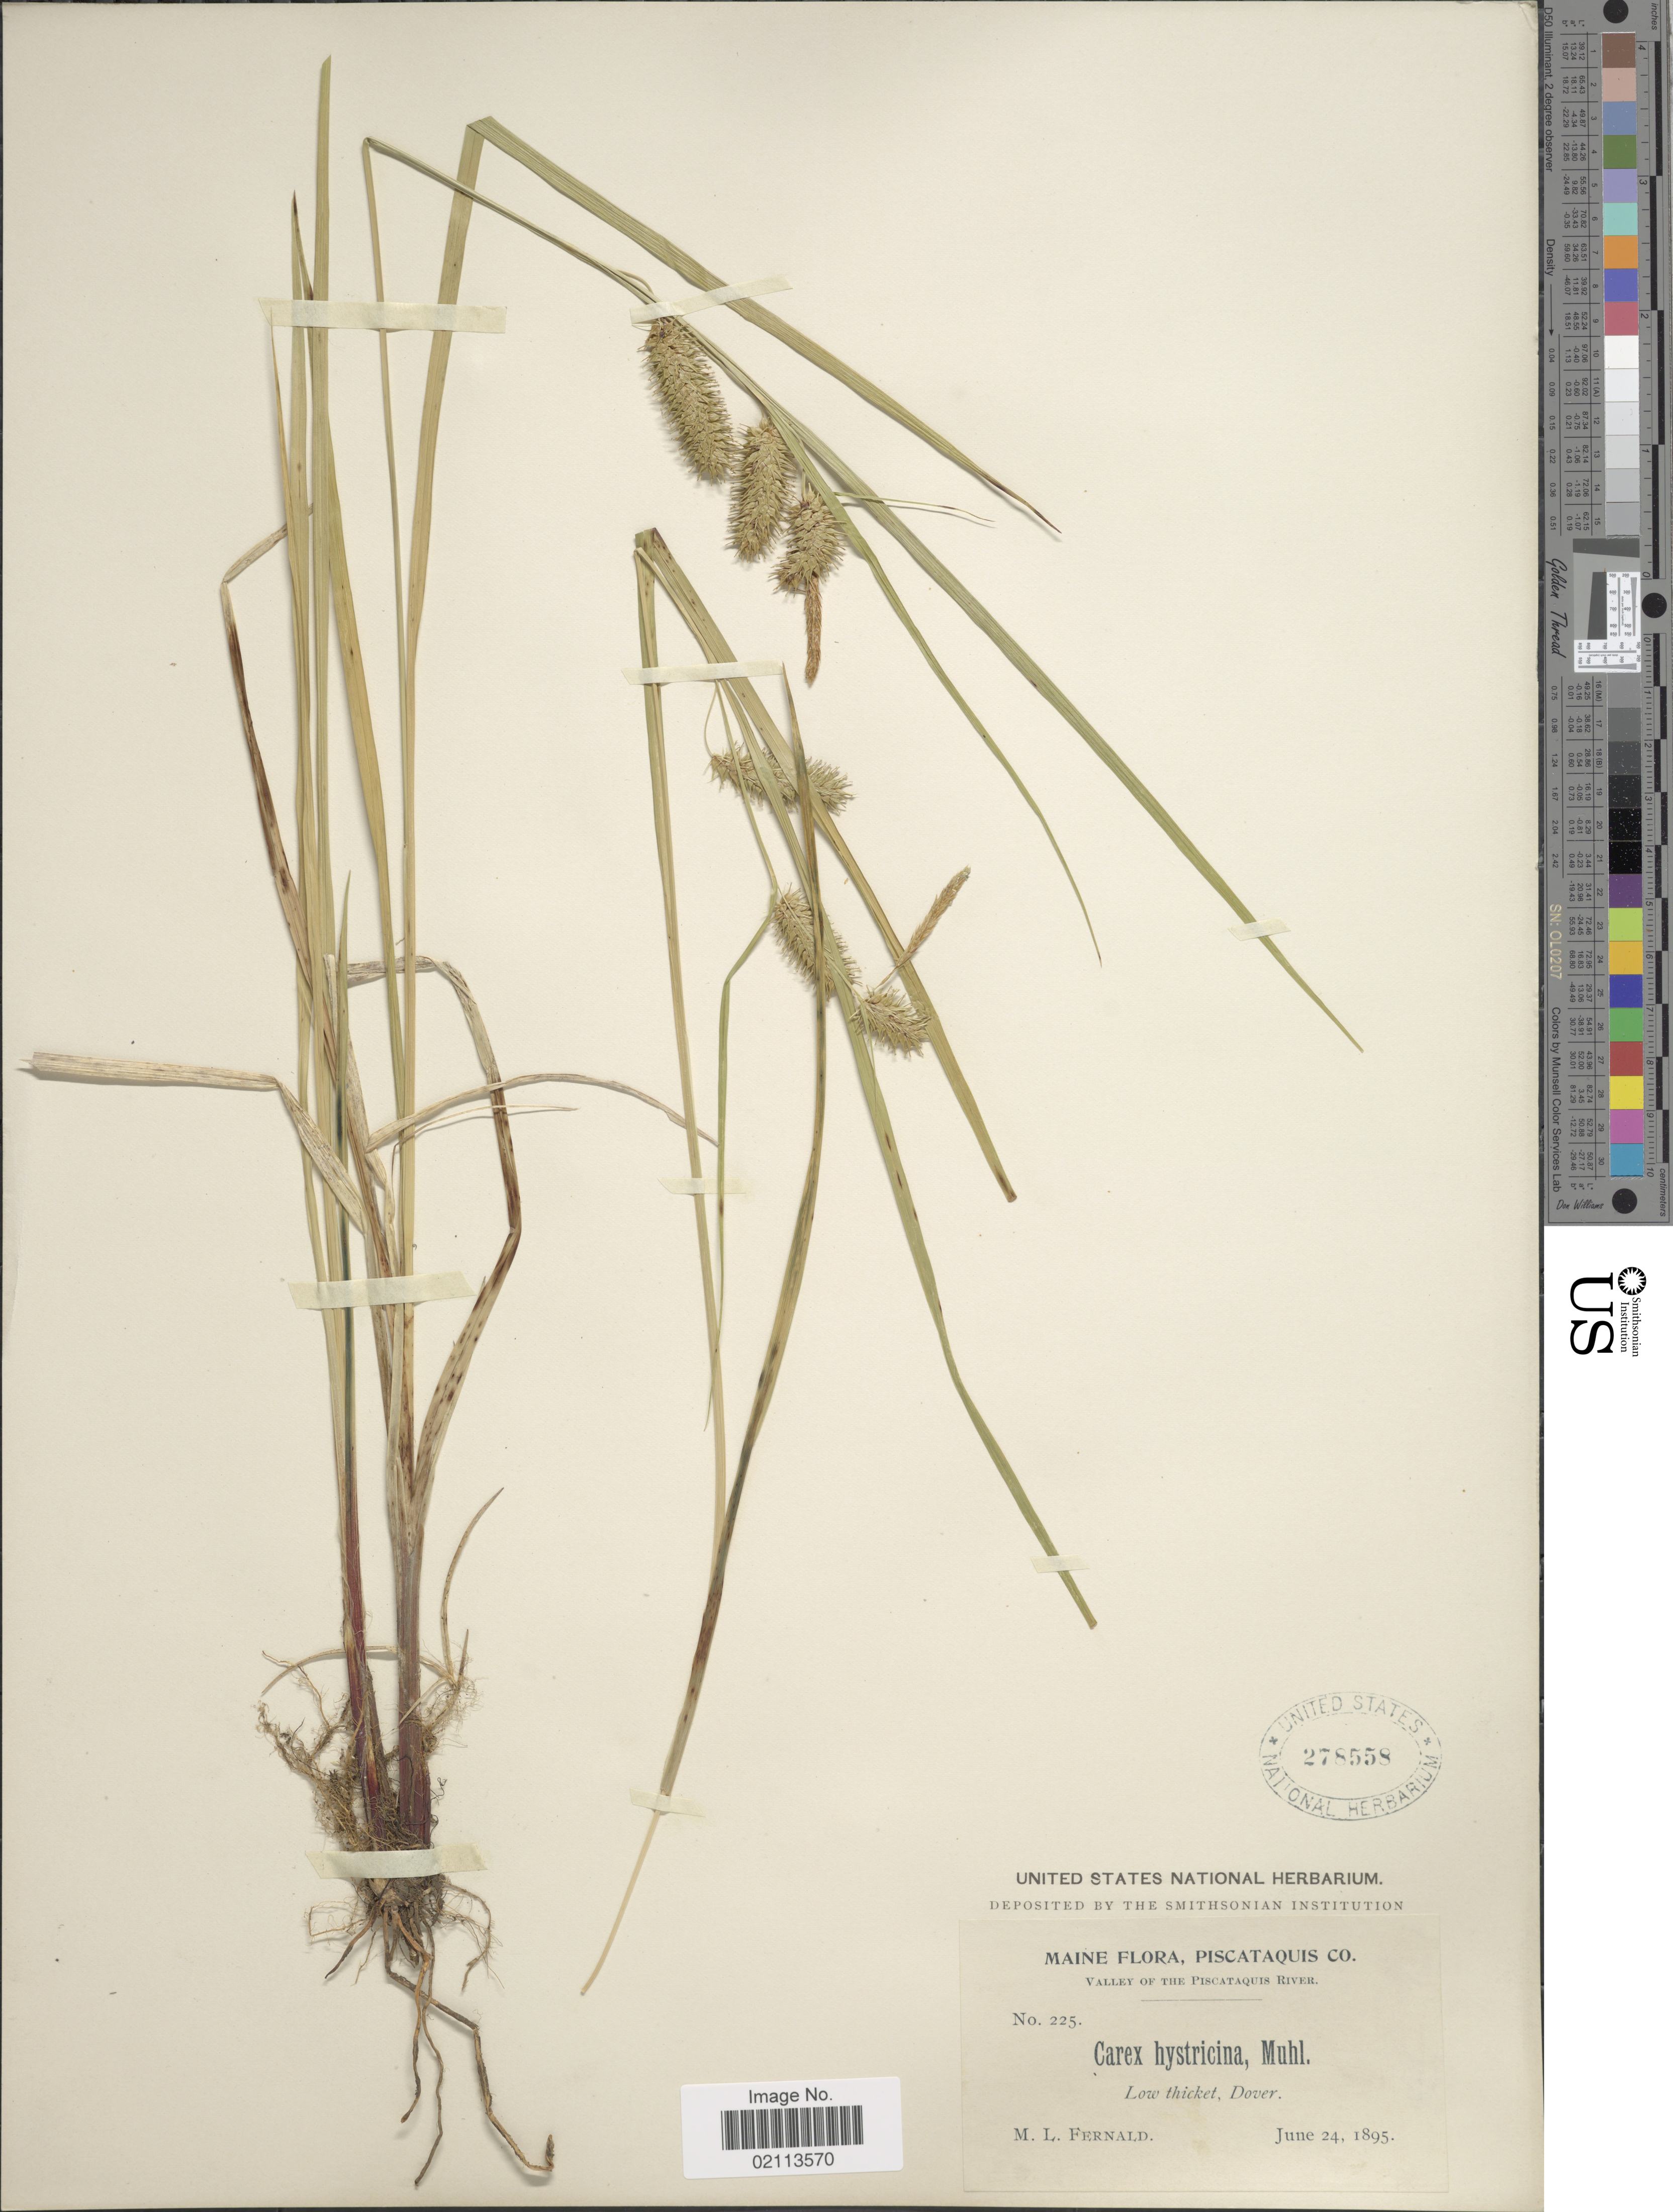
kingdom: Plantae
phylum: Tracheophyta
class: Liliopsida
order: Poales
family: Cyperaceae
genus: Carex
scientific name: Carex hystericina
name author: Muhl. ex Willd.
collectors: M. L. Fernald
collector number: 225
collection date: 1895-06-24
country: United States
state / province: Maine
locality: Piscataquis Co, Valley of The Piscataquis River, Low thicket, Dover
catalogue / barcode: US 278558